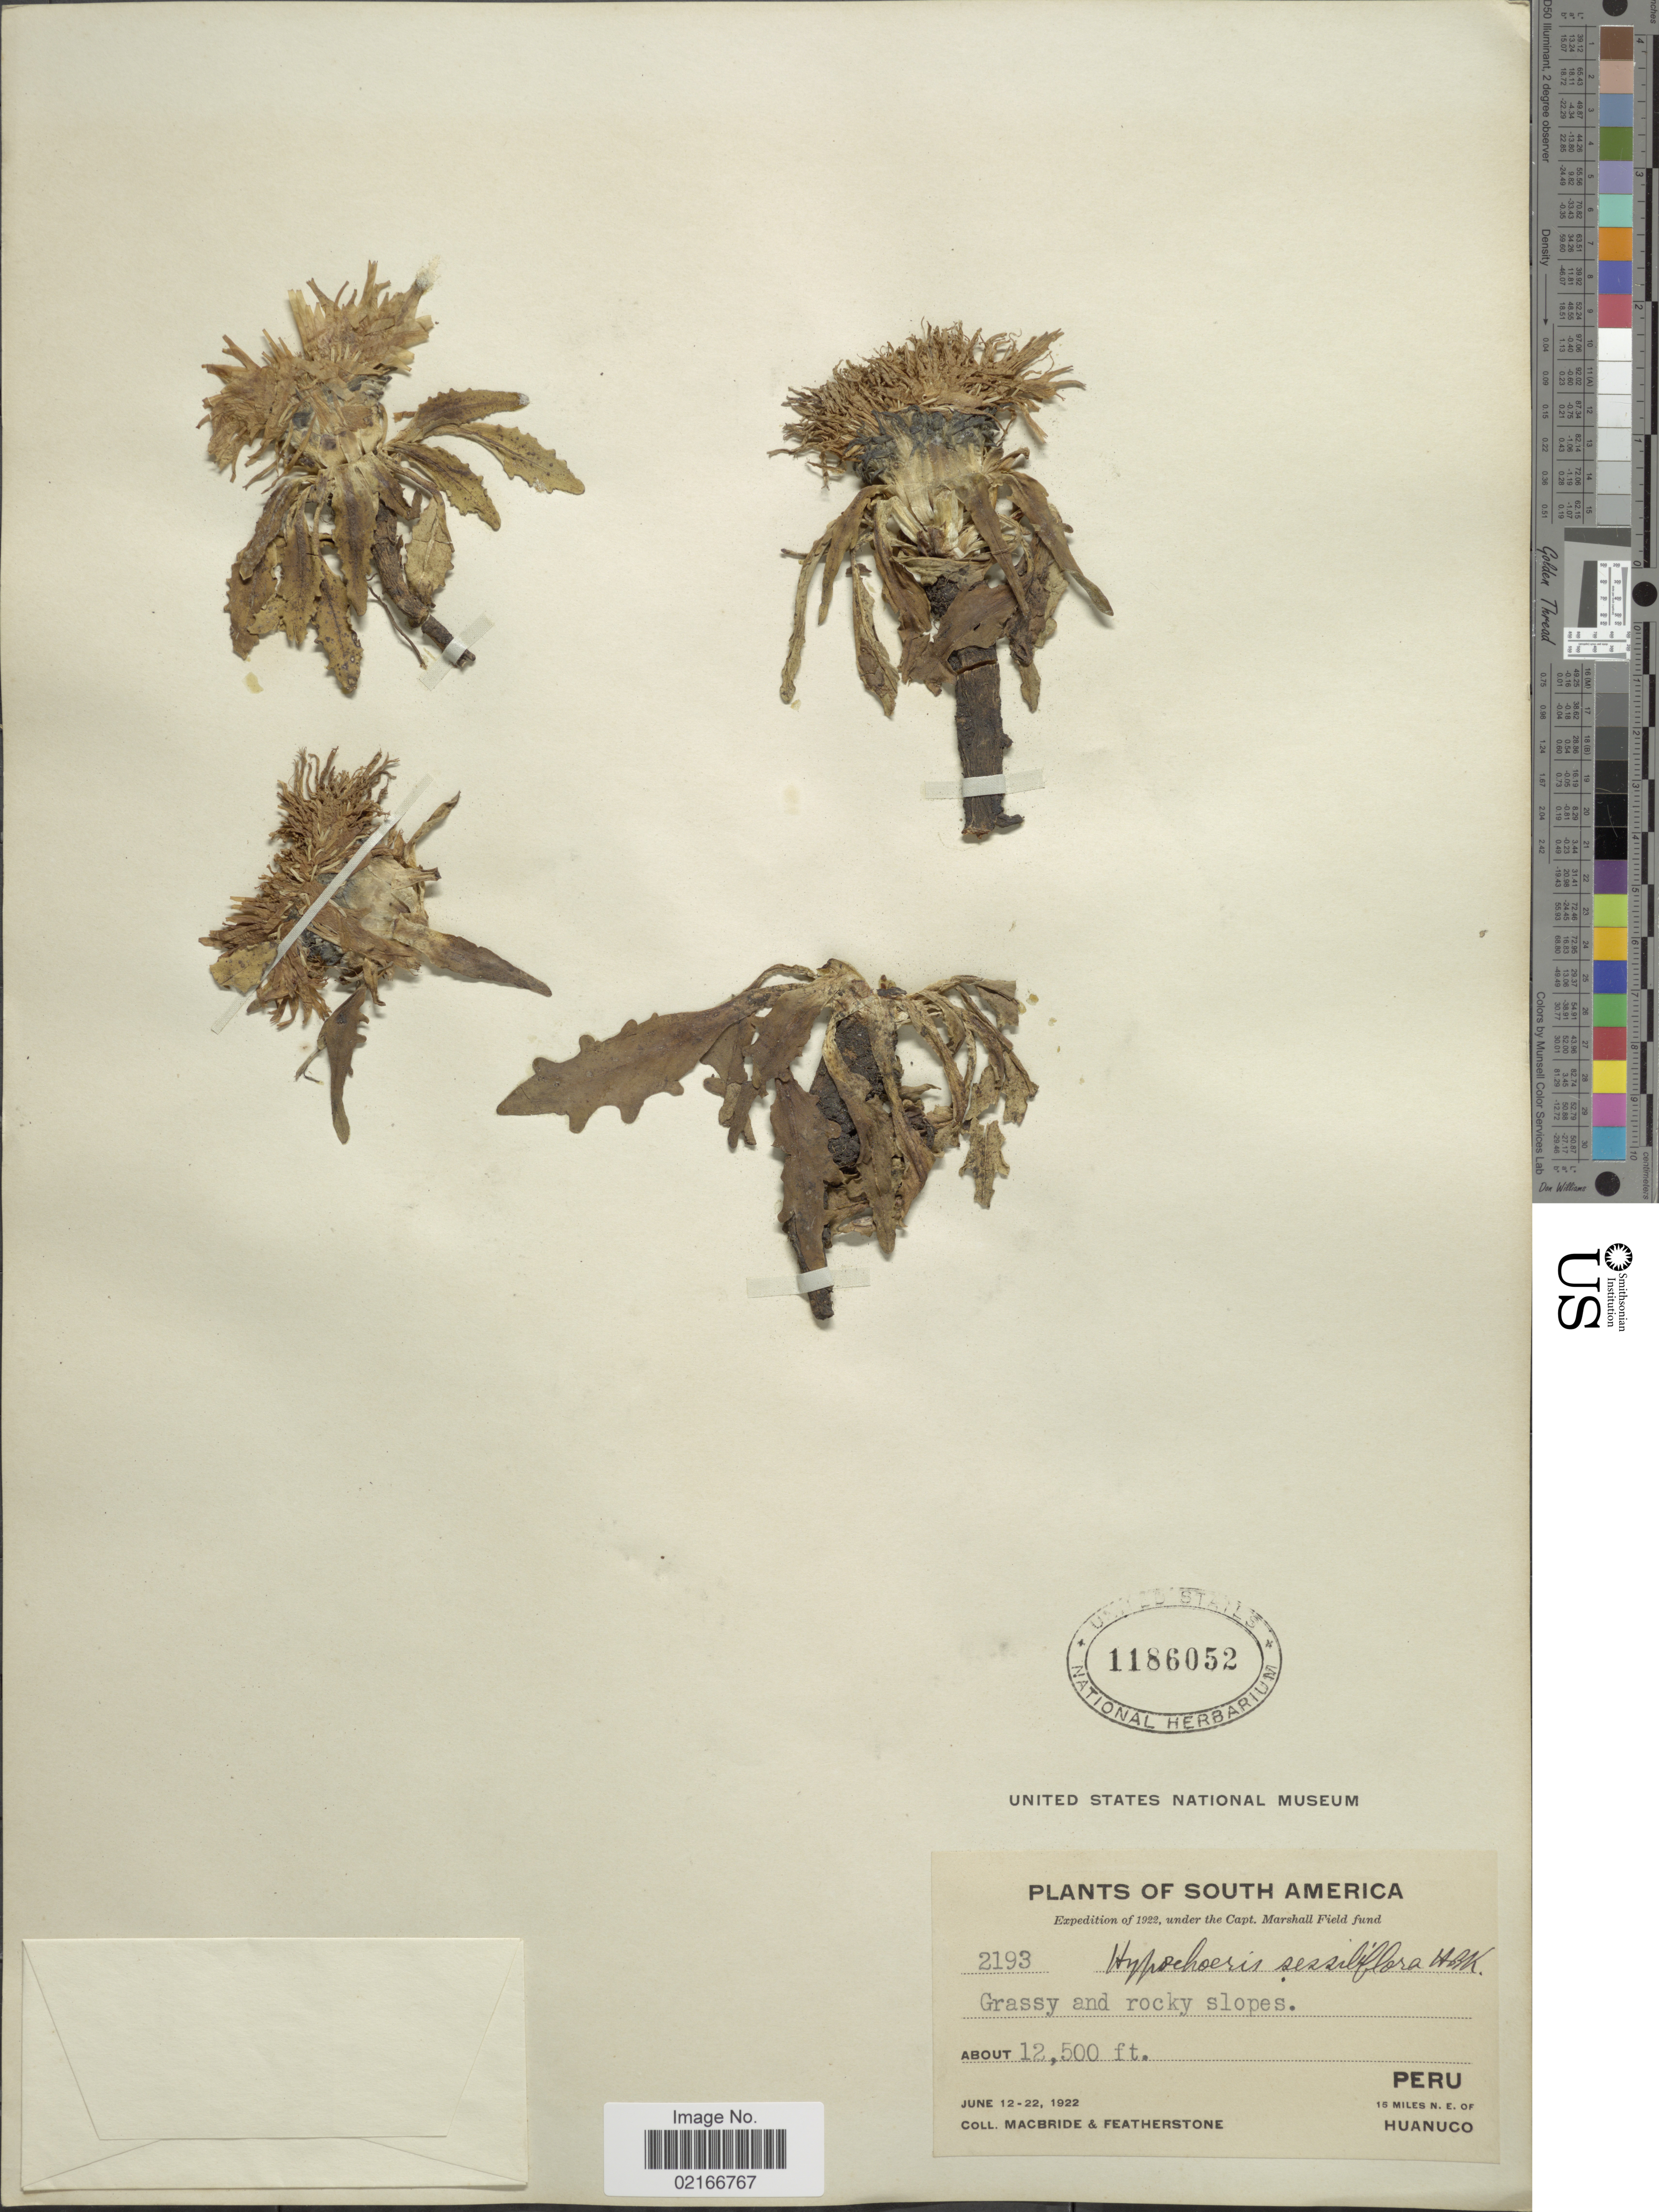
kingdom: Plantae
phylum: Tracheophyta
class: Magnoliopsida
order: Asterales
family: Asteraceae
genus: Hypochaeris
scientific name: Hypochaeris sessiflora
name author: Kunth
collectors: Macbride, -- & -. Featherstone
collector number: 2193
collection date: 1922-06-12/1922-06-22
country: Peru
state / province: Huánuco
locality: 15 miles NE of Huanuco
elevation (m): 3810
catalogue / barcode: US 1186052